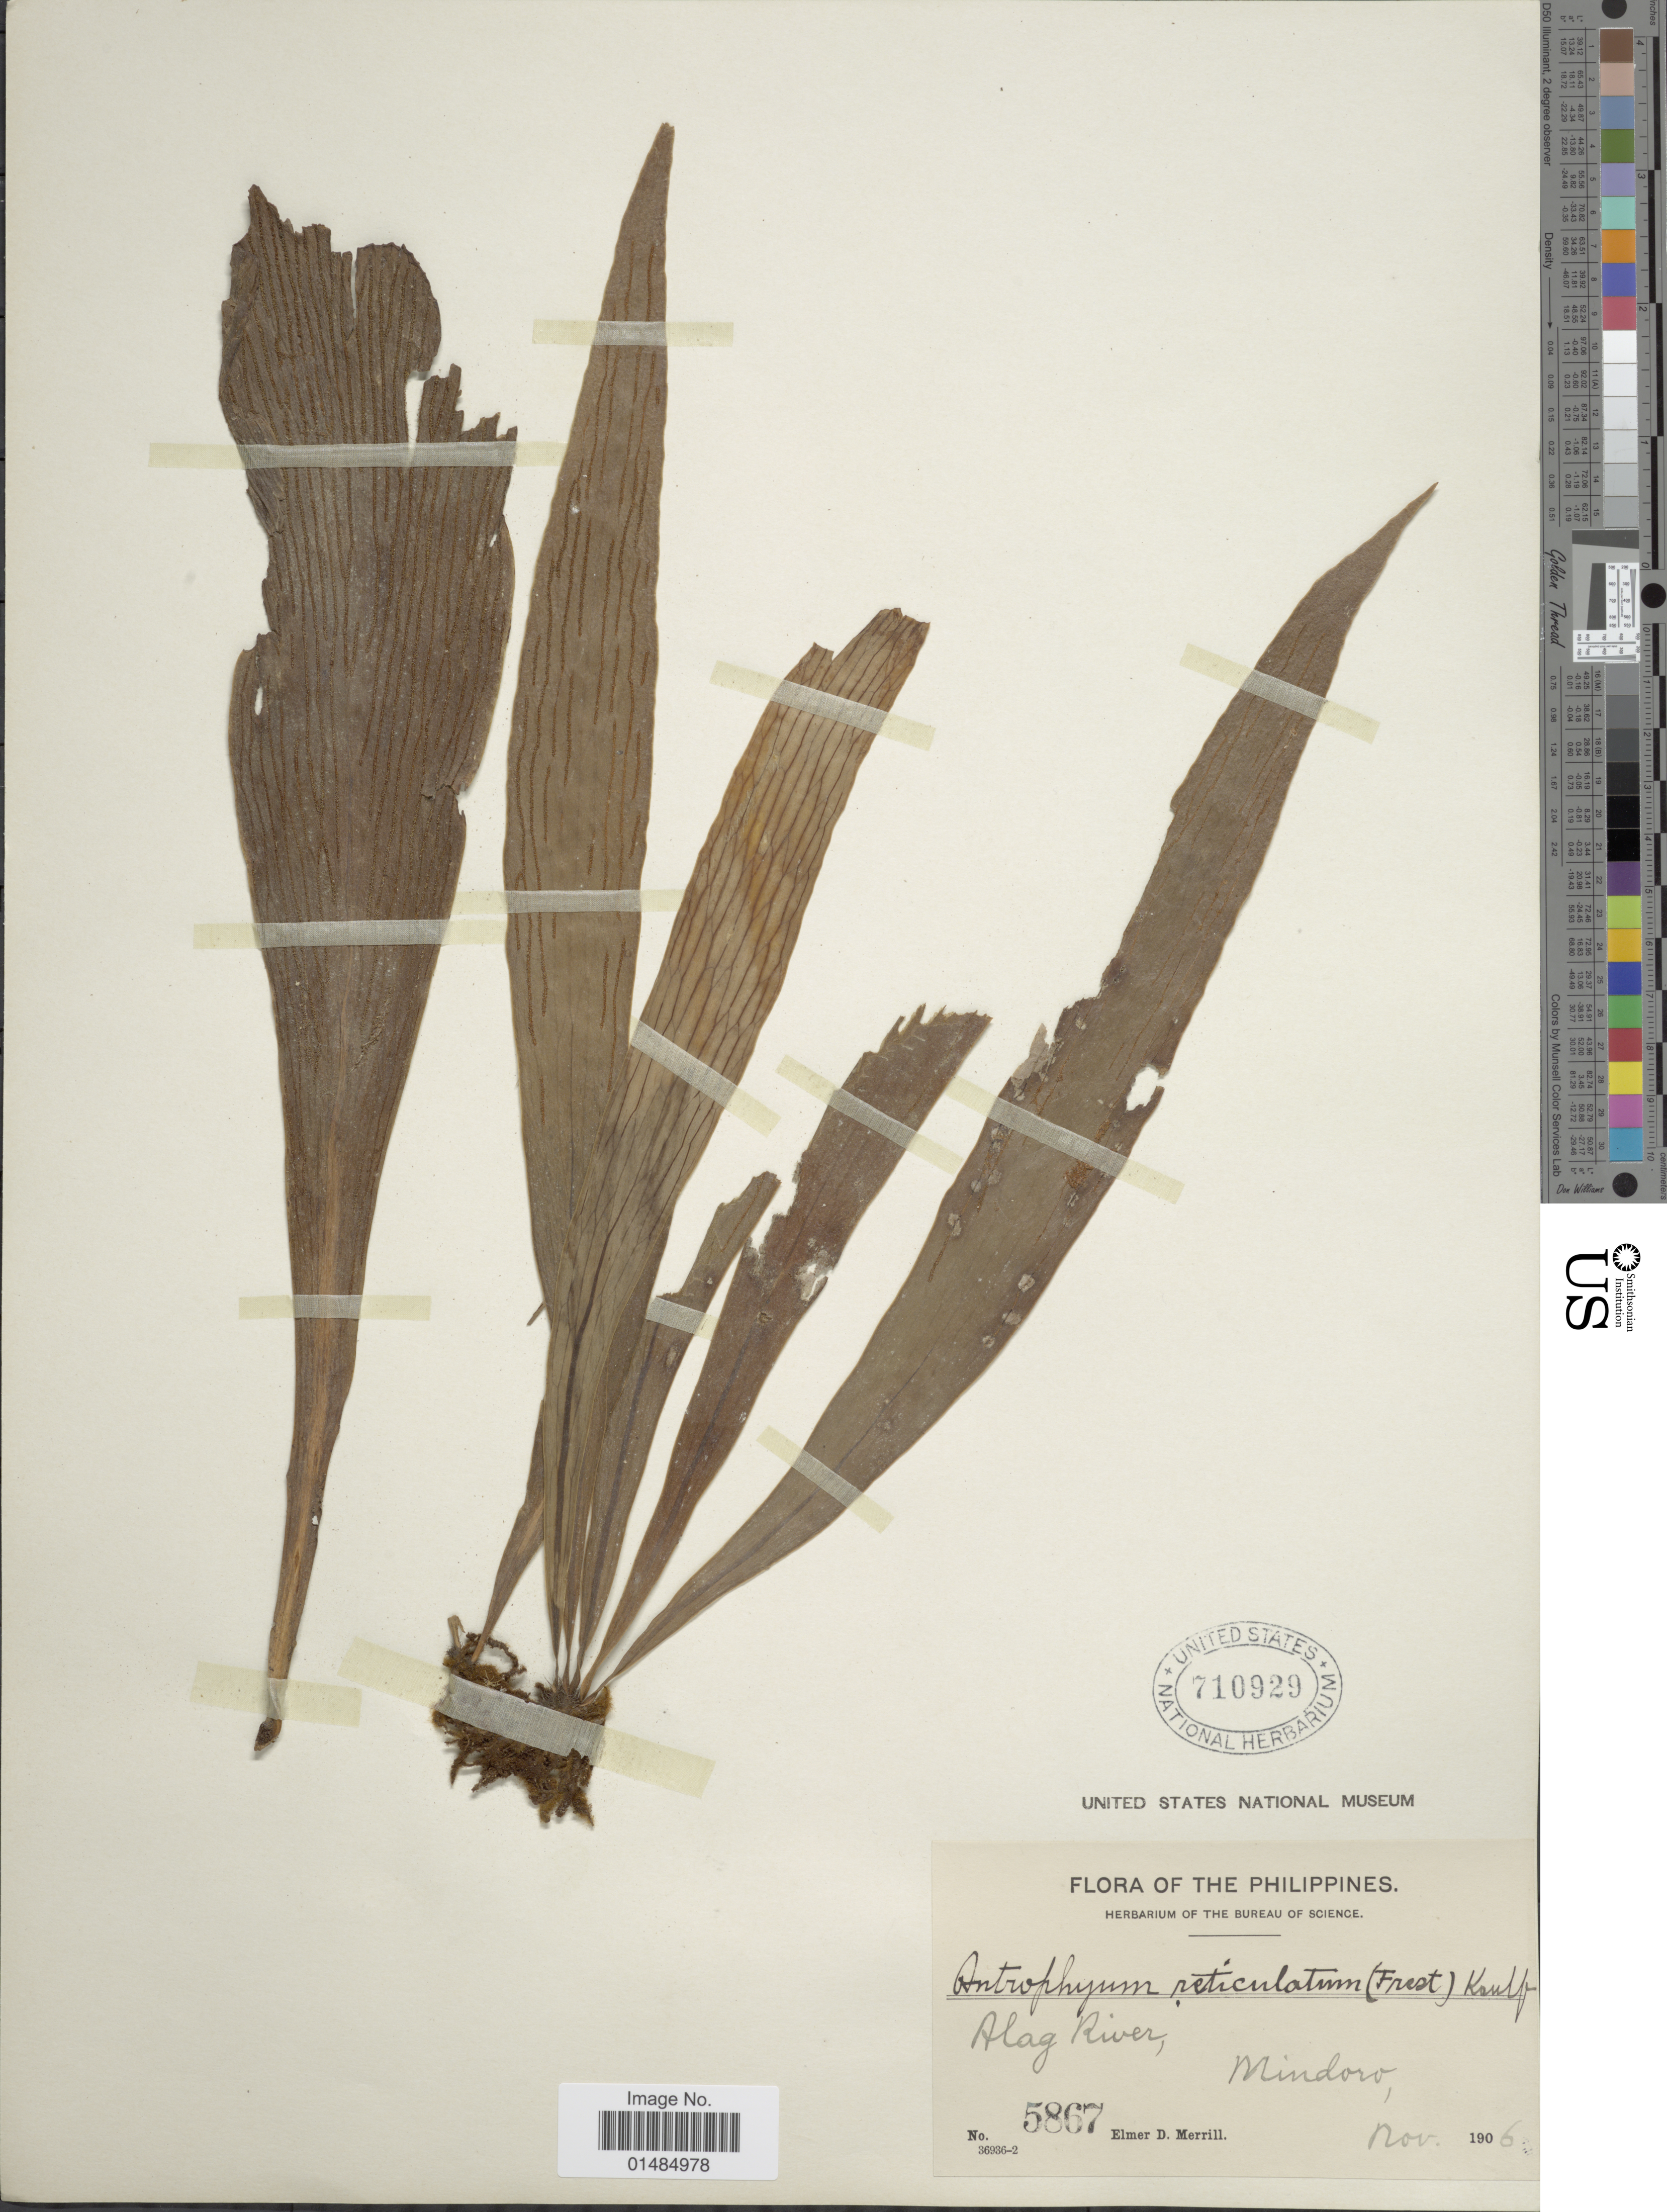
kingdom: Plantae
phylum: Tracheophyta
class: Polypodiopsida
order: Polypodiales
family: Pteridaceae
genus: Antrophyum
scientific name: Antrophyum reticulatum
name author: (G. Forst.) Kaulf.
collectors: E. D. Merrill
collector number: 5867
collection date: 1906-11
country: Philippines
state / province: Mimaropa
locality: The Philippines, Alag River, Mindoro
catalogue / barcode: US 710929